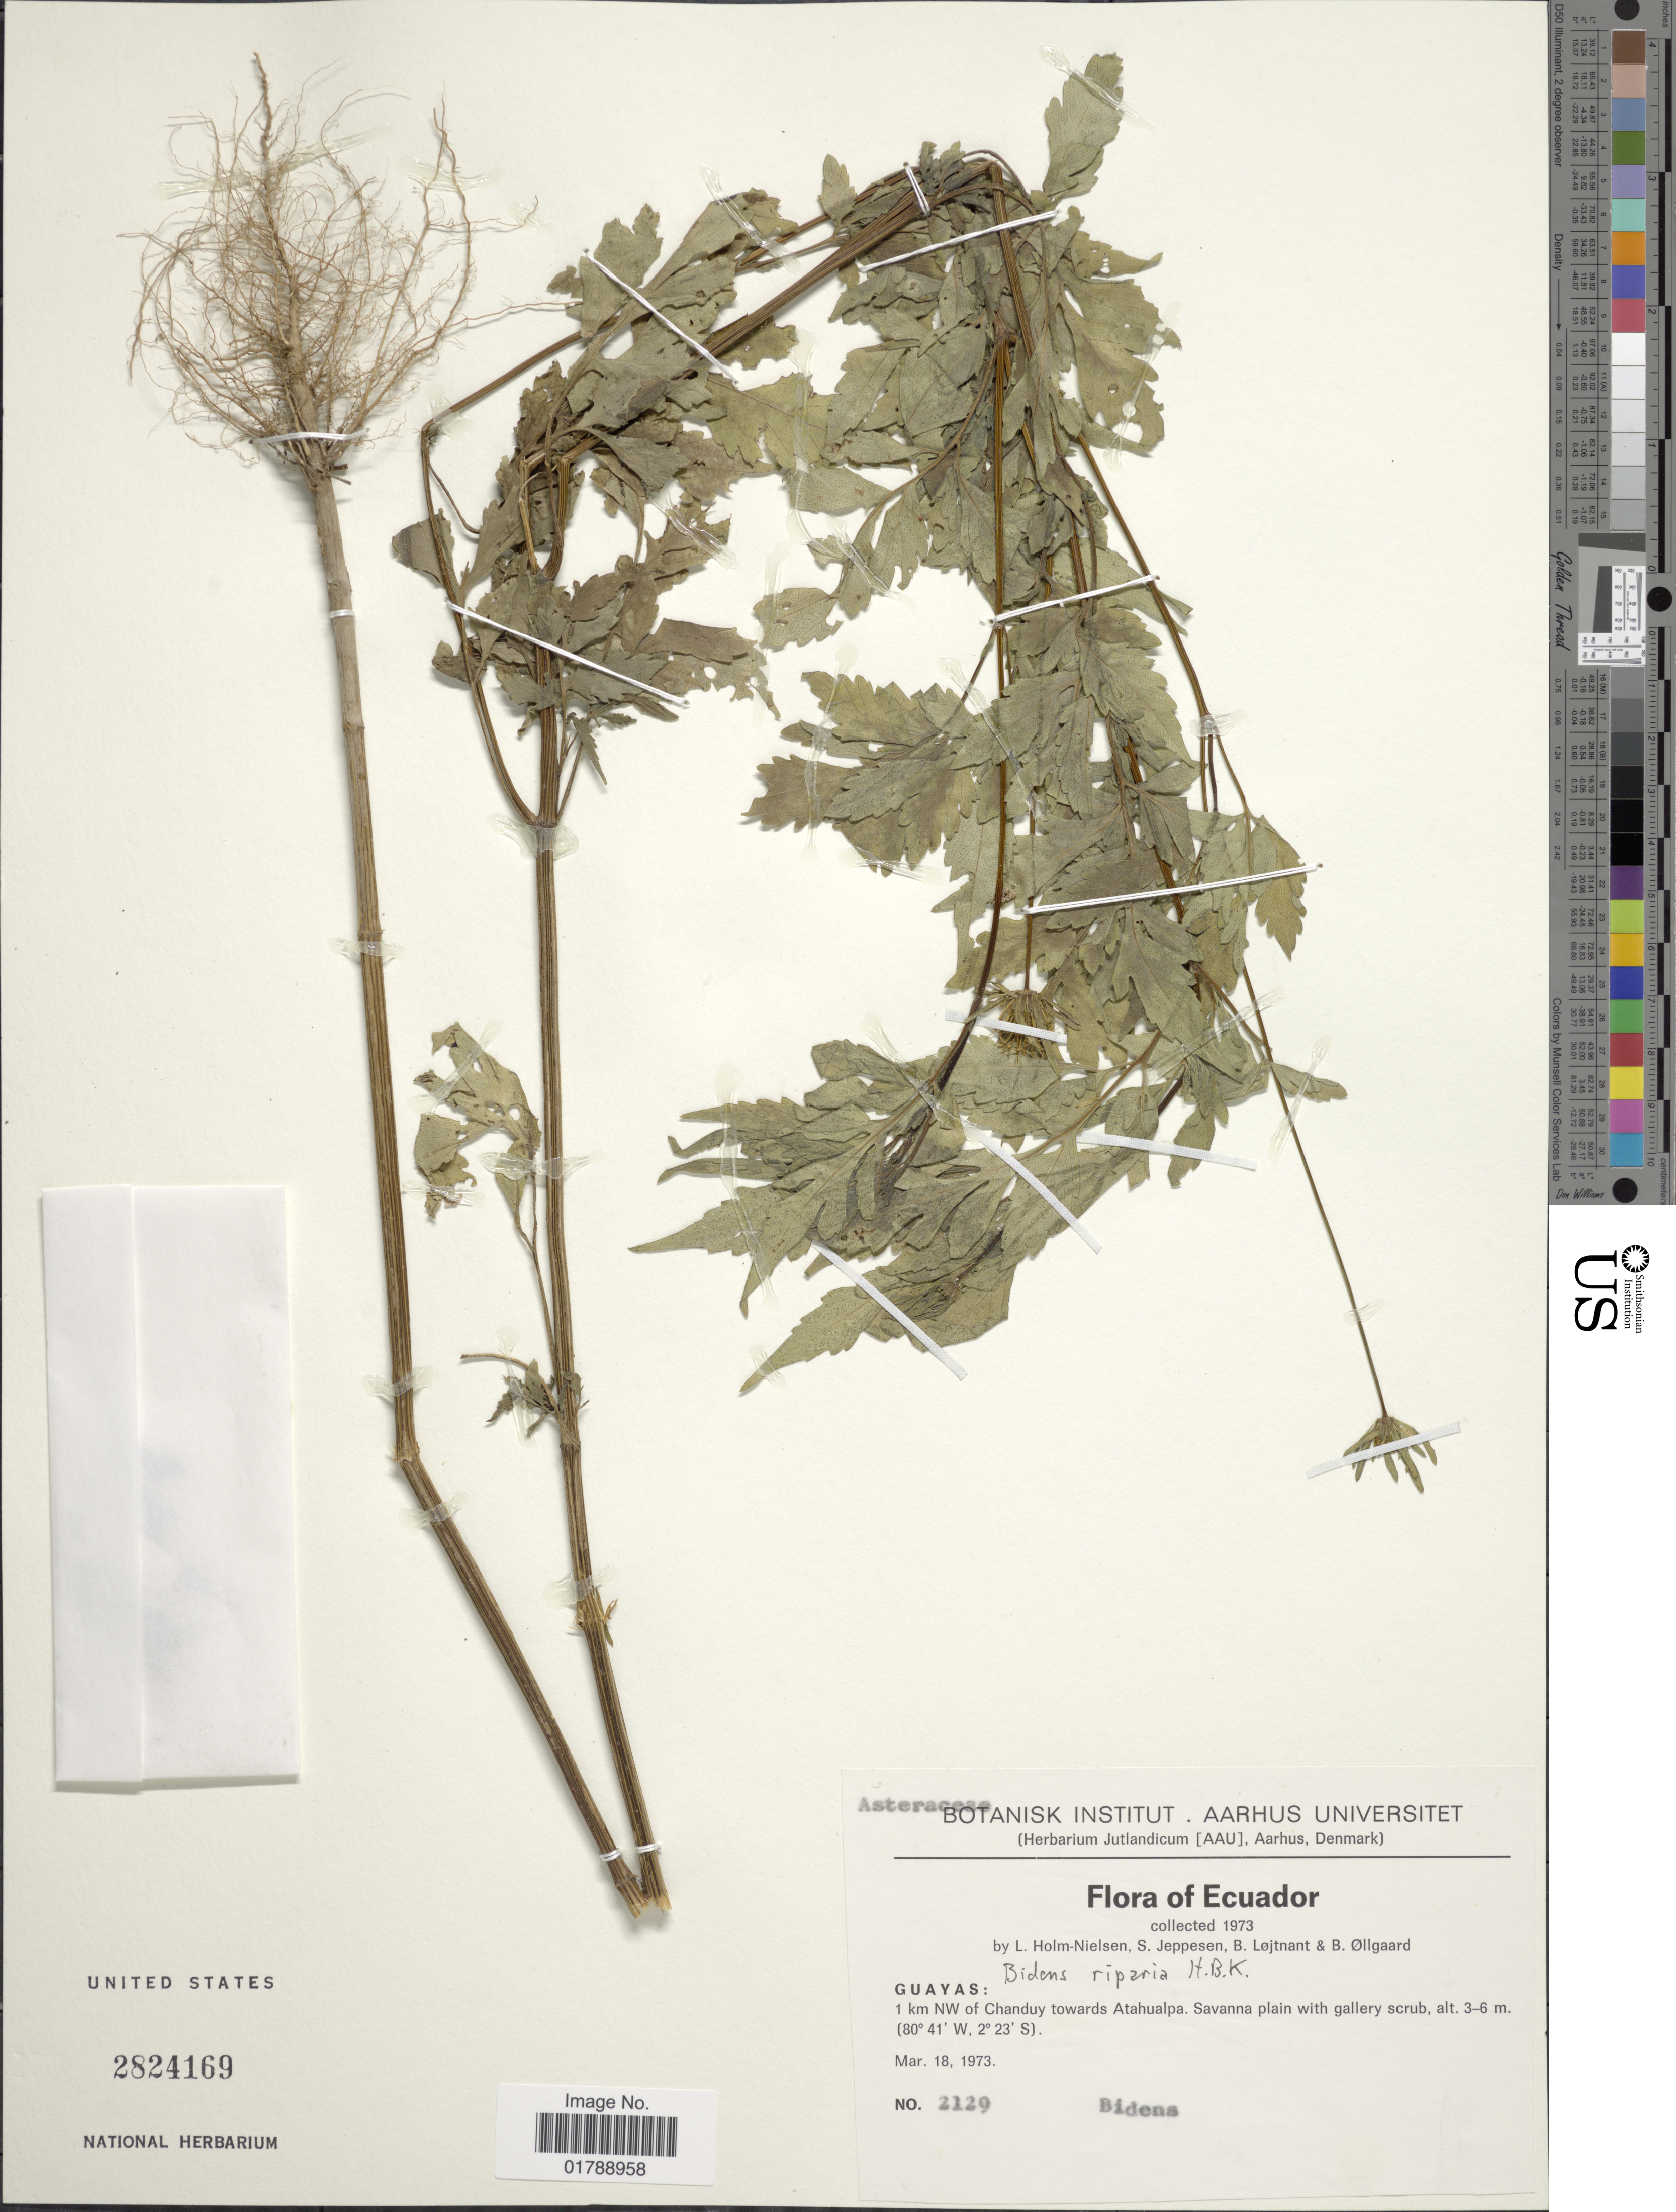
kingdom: Plantae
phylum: Tracheophyta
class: Magnoliopsida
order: Asterales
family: Asteraceae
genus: Bidens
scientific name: Bidens riparia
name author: Kunth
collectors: L. B. Holm-Nielsen, S. Jeppesen, B. Löjtnant & B. Øllgaard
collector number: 2129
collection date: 1973-03-18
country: Ecuador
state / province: Guayas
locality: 1 km NW of Chanduy towards Atahualpa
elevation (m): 3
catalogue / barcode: US 2824169